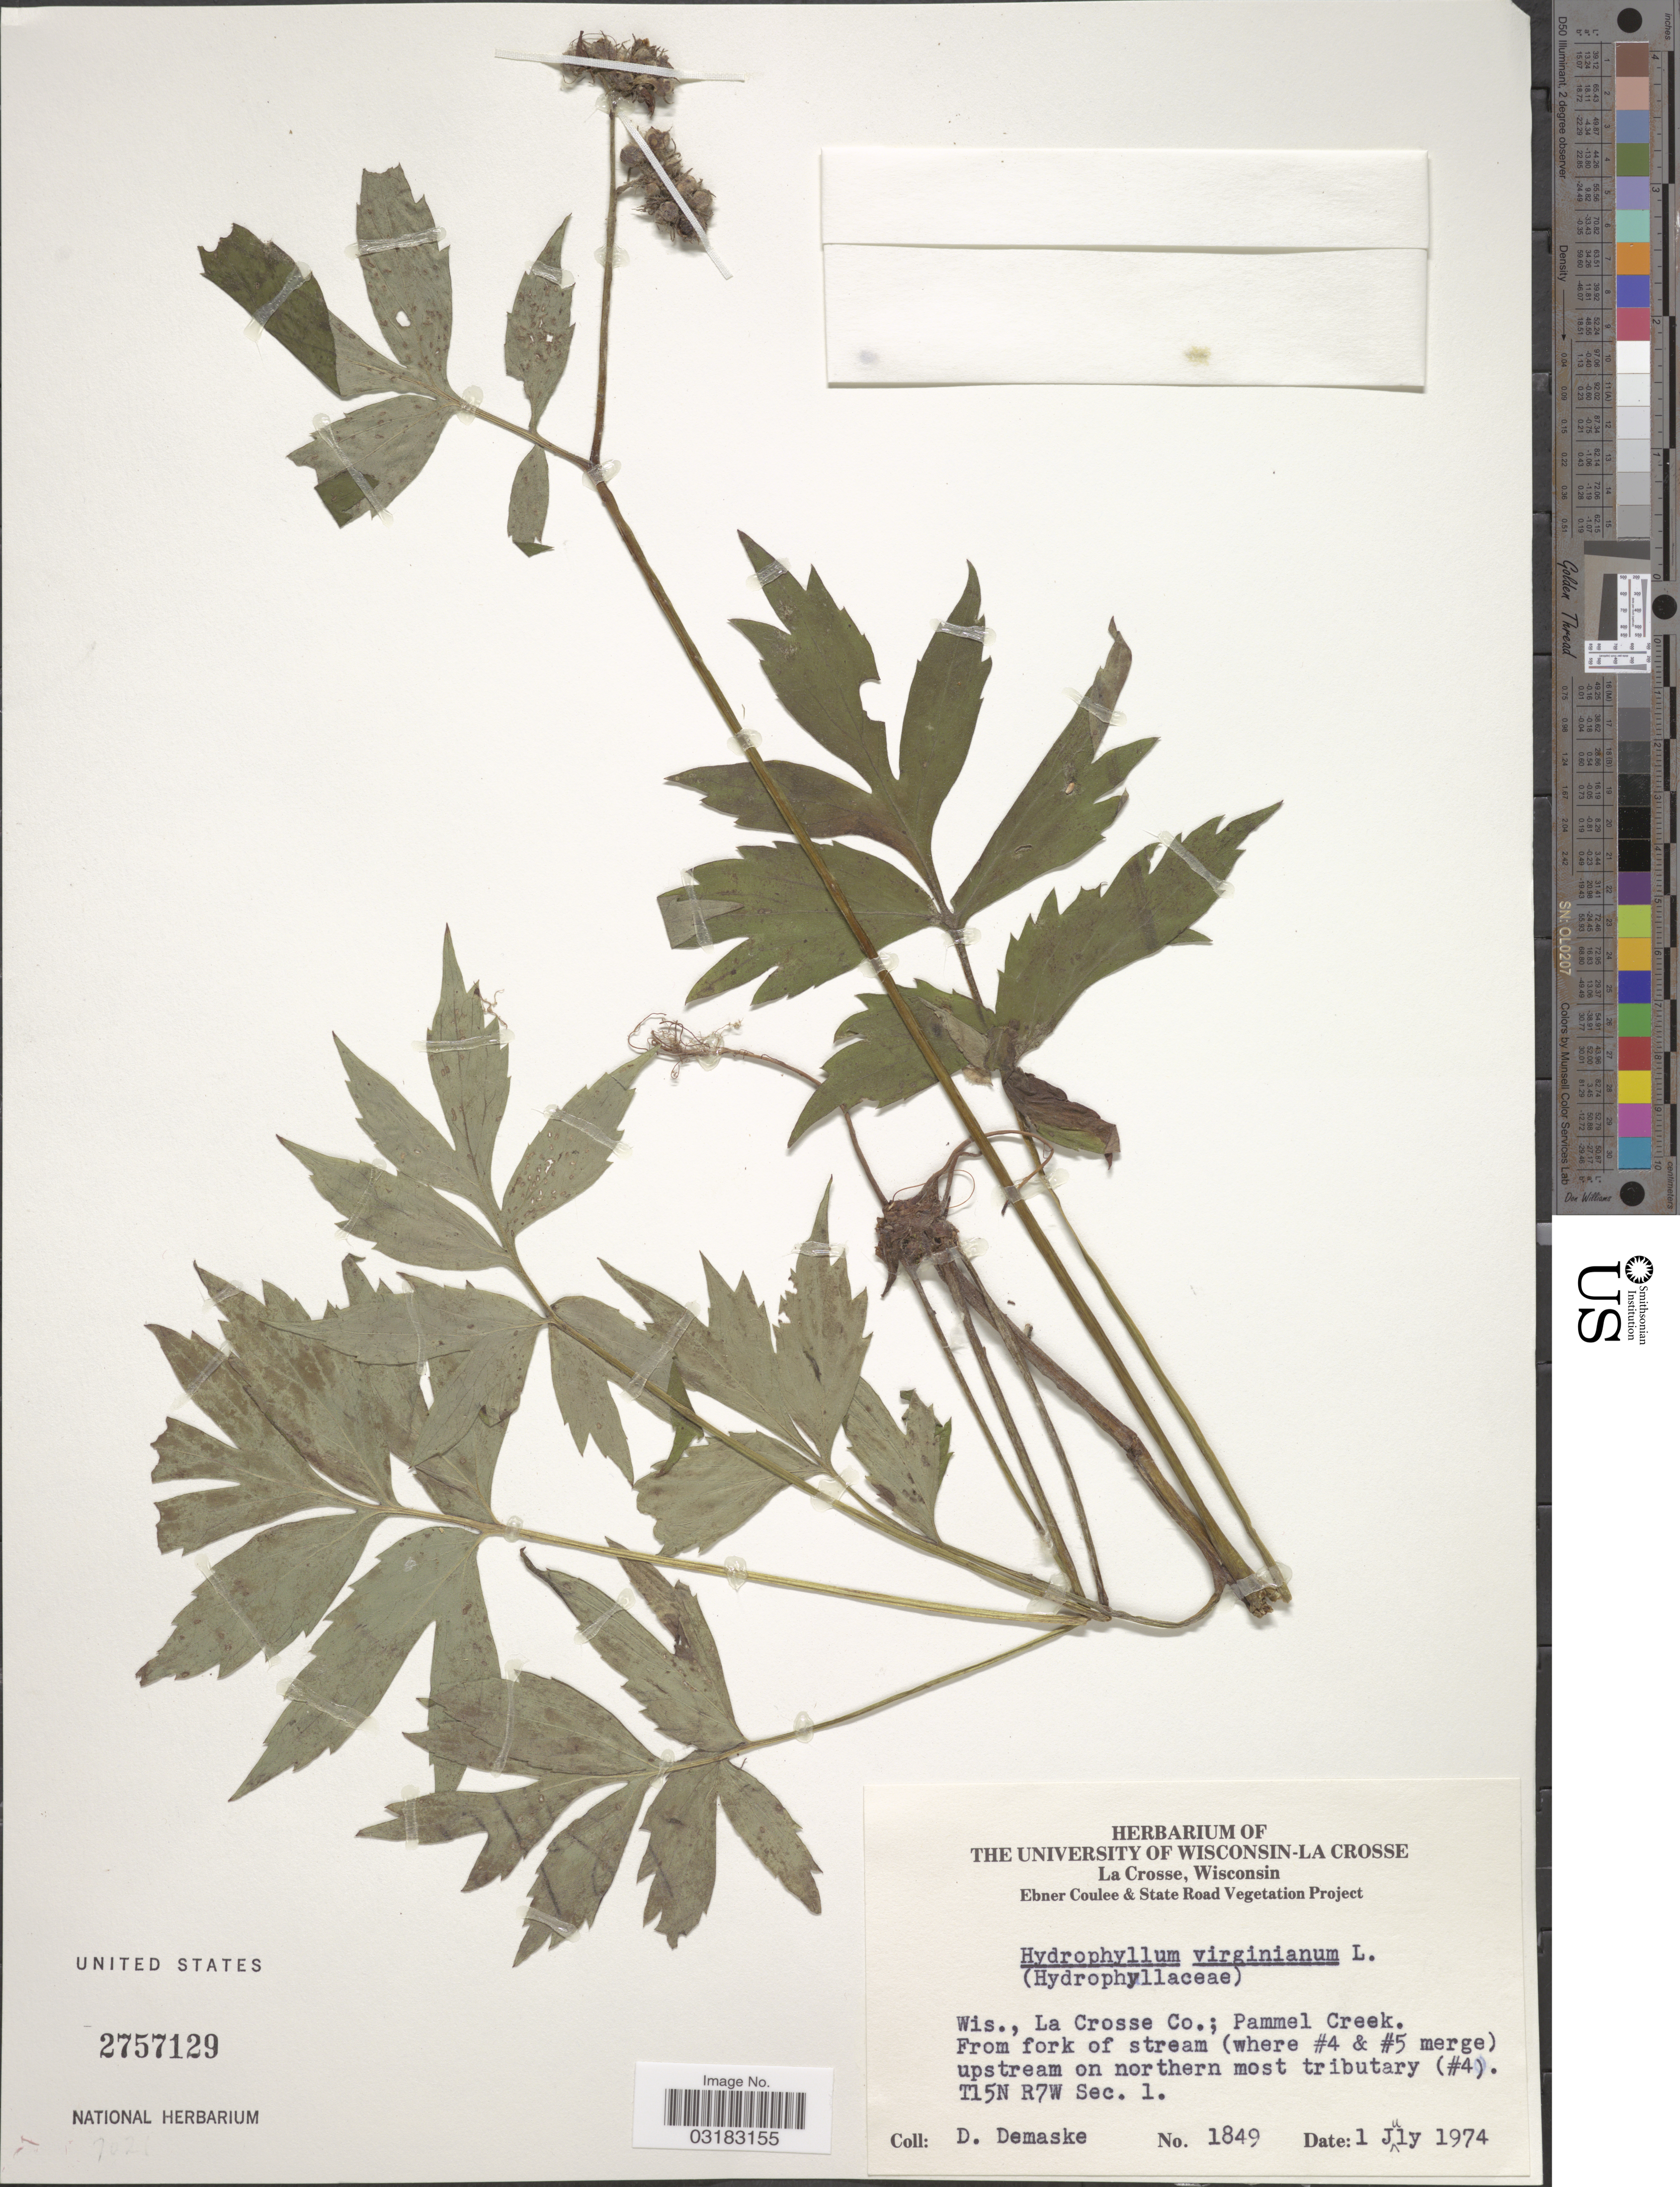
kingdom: Plantae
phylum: Tracheophyta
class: Magnoliopsida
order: Boraginales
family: Hydrophyllaceae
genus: Hydrophyllum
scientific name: Hydrophyllum virginianum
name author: L.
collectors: D. Demaske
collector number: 1849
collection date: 1974-07-01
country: United States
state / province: Wisconsin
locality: La Crosse. Ebner Coulee & State Road Vegetation Project. [unsure placement] La Crosse Co.; Pammel Creek. From fork of stream (where #4 & #5 merge) upstream on northern most tributary (#4). T15N R7W Sec. 1.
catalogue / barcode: US 2757129